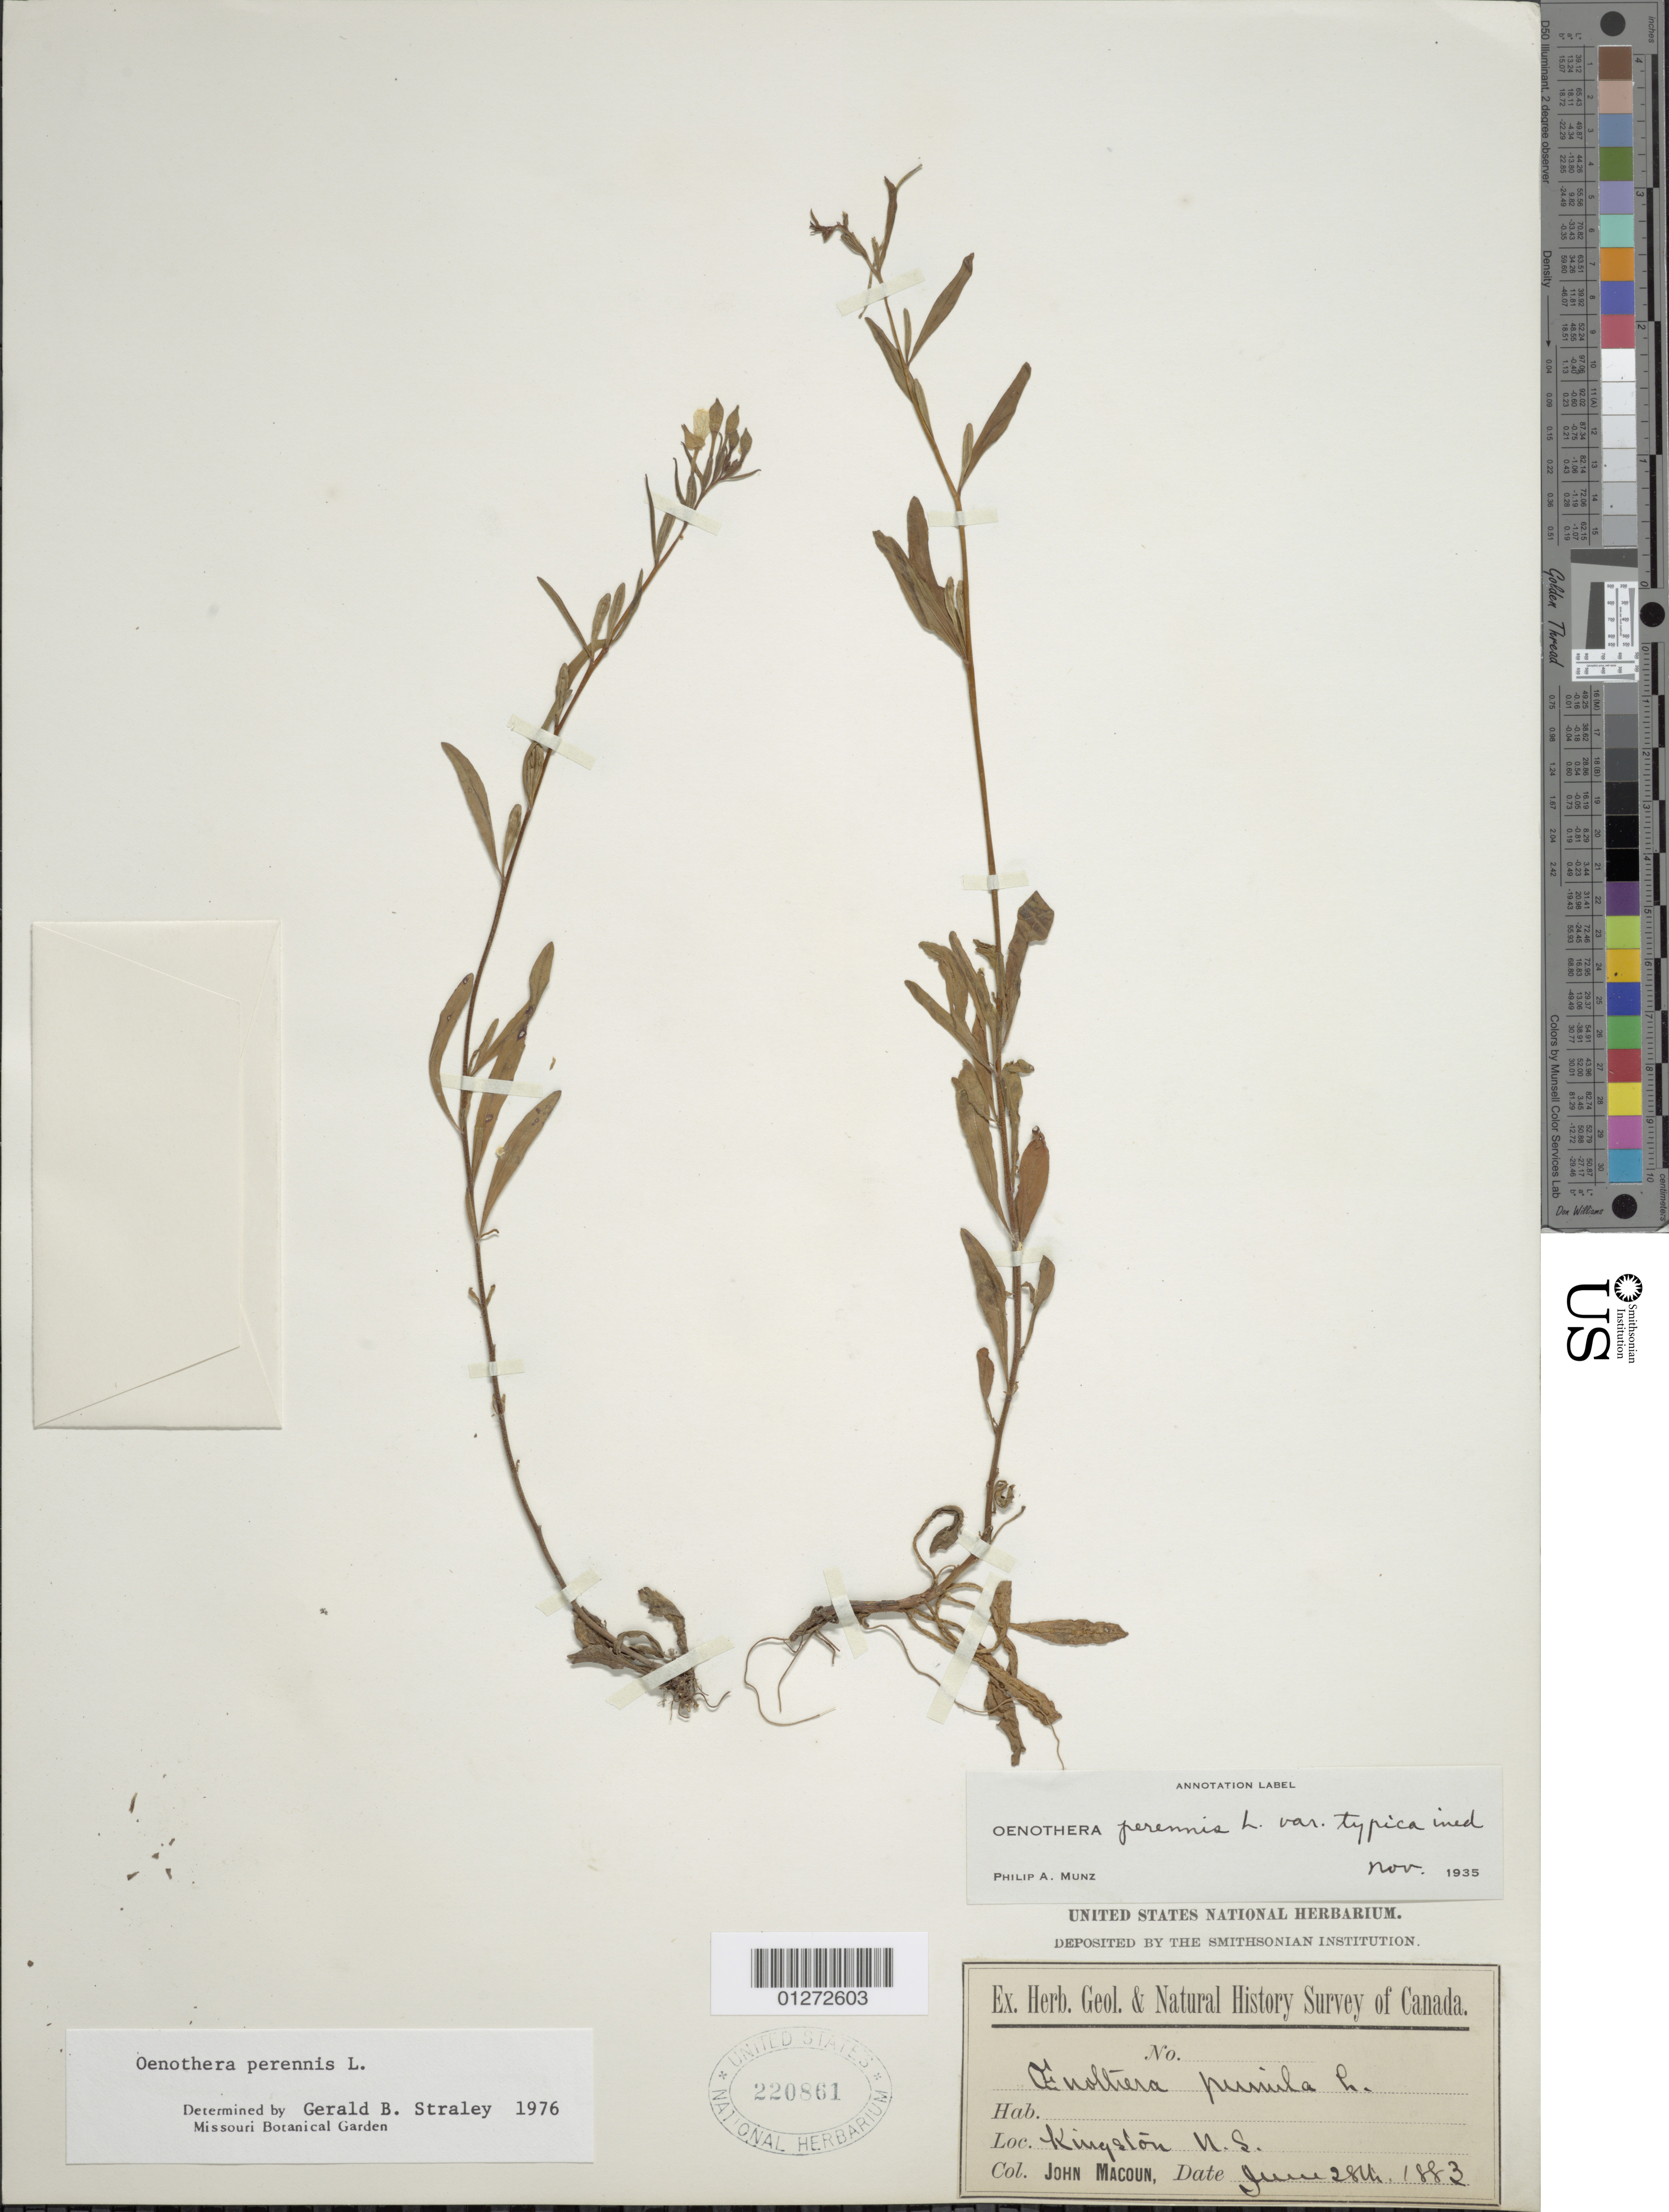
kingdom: Plantae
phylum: Tracheophyta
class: Magnoliopsida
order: Myrtales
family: Onagraceae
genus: Oenothera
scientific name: Oenothera perennis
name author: L.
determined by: Straley, G. B.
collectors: J. M. Macoun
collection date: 1883-06-28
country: Canada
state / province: Nova Scotia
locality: Kingston, N.S.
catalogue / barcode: US 220861